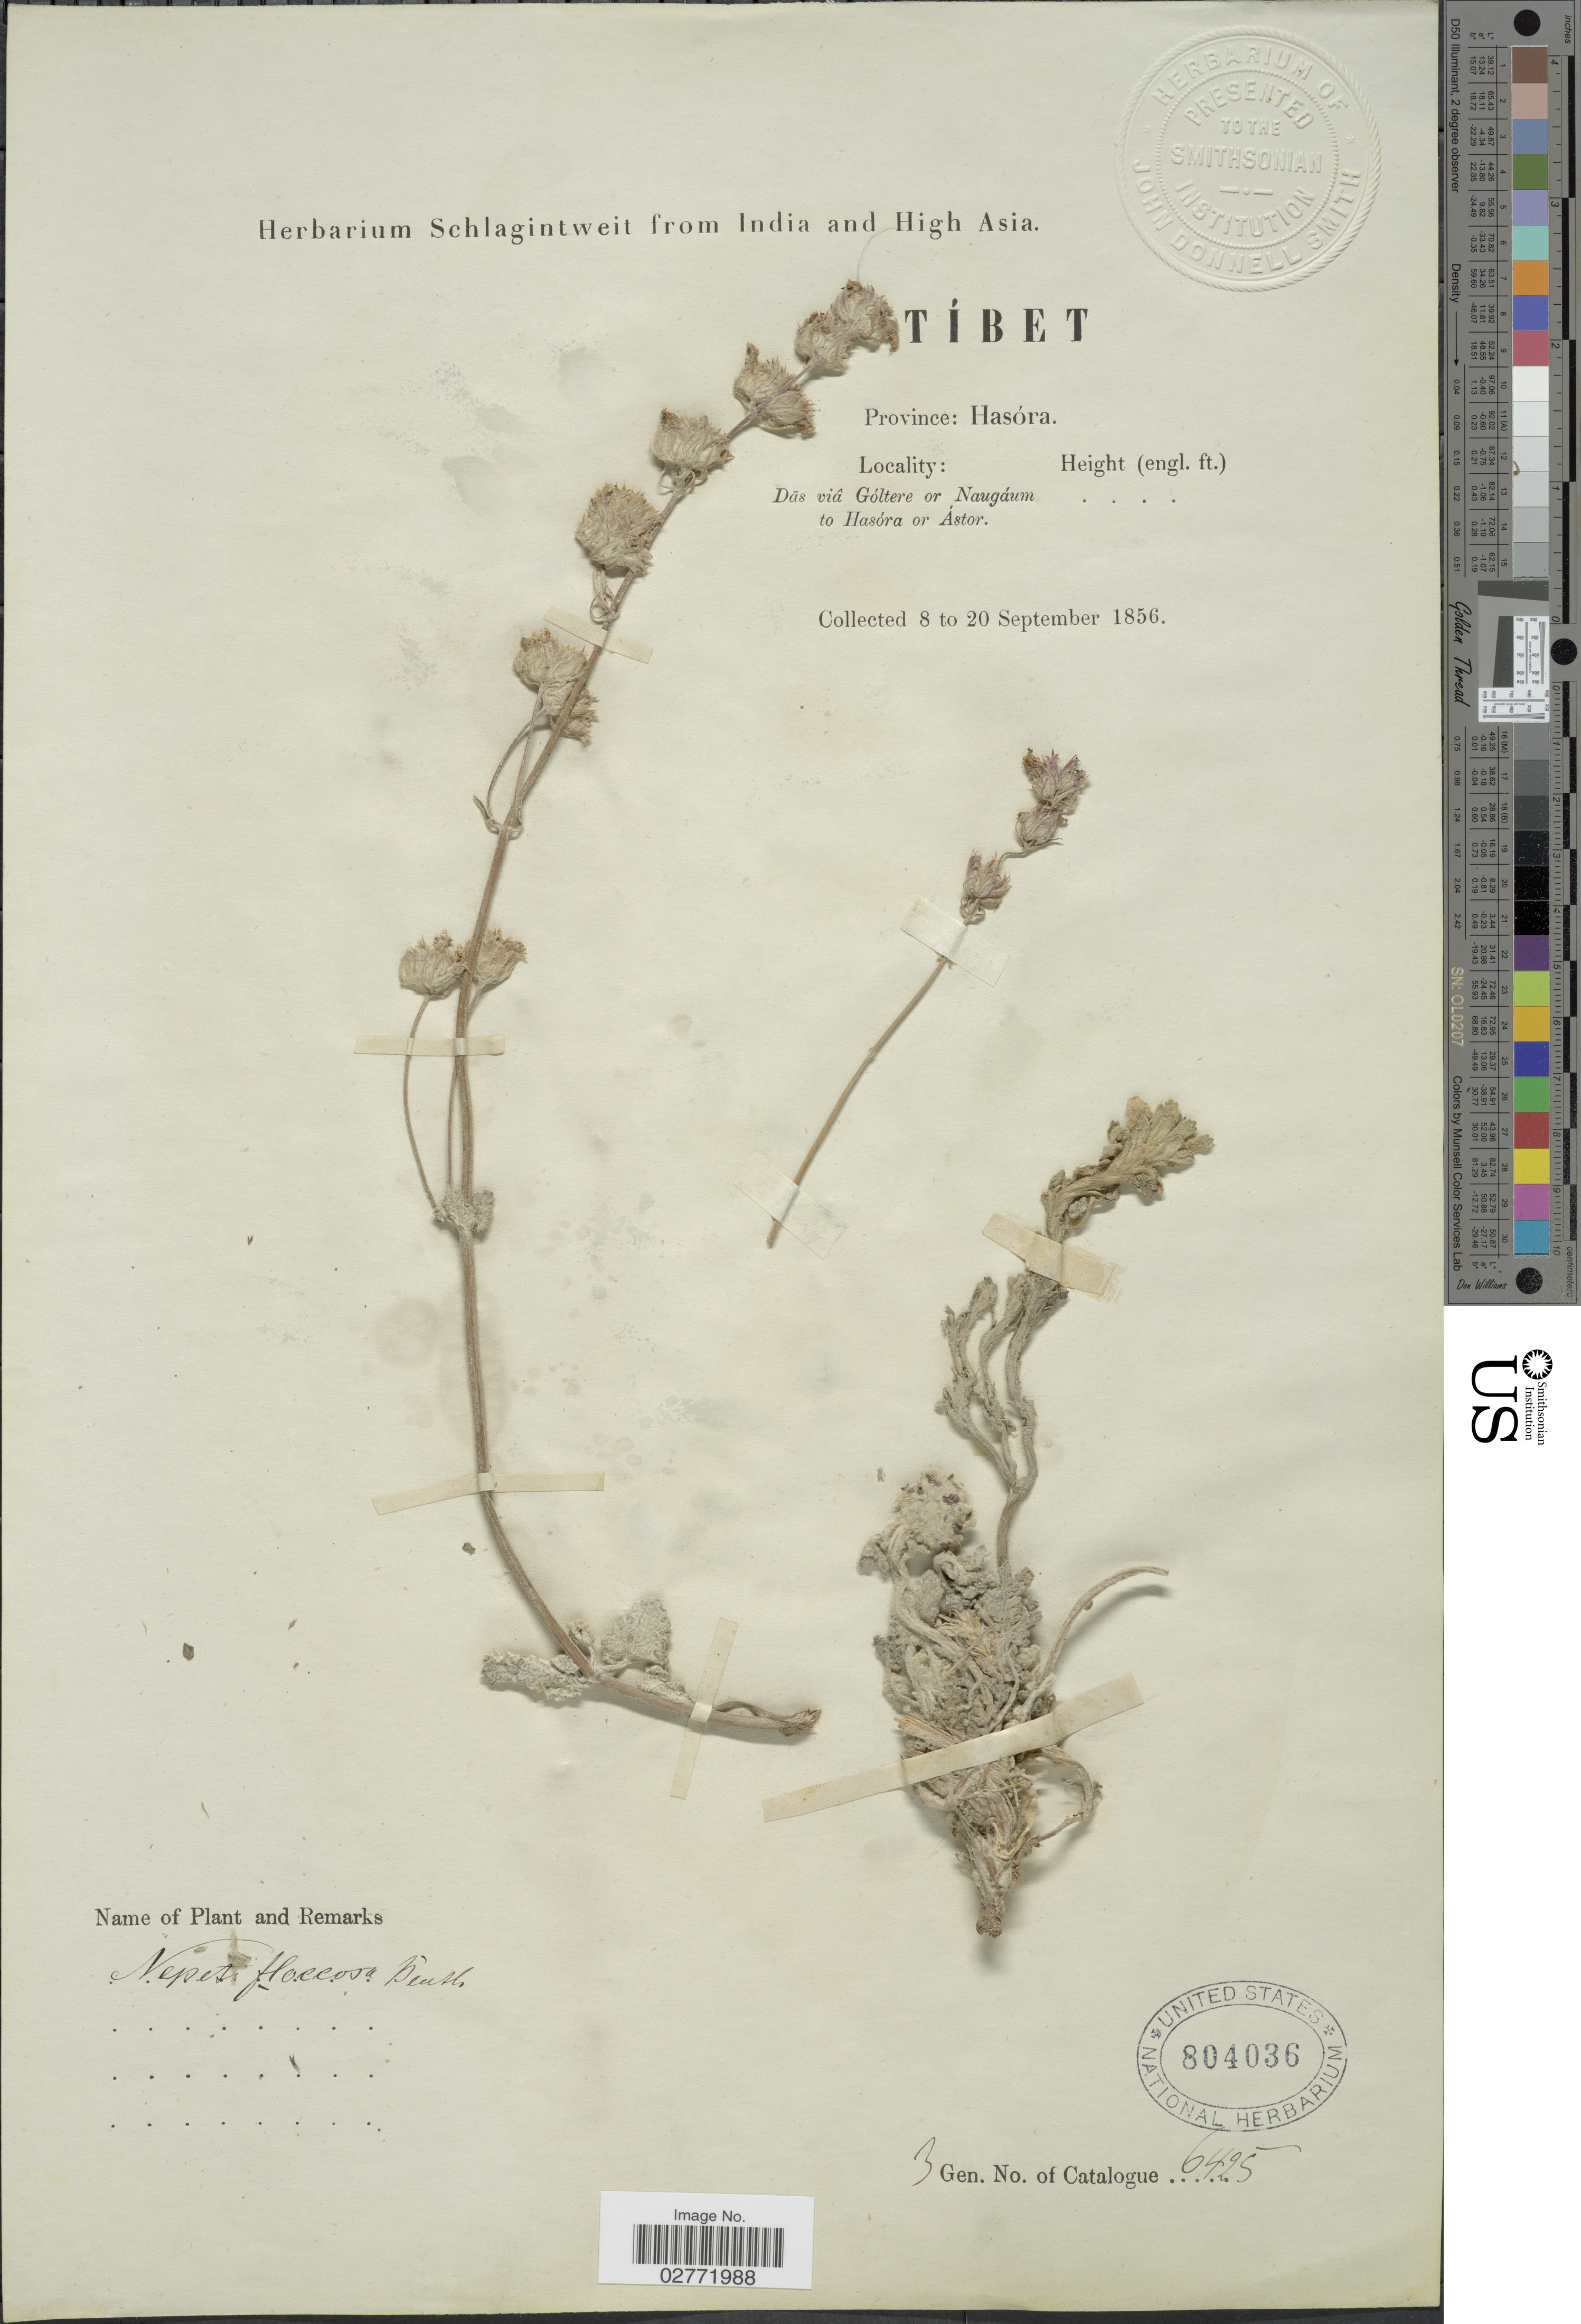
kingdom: Plantae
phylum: Tracheophyta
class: Magnoliopsida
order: Lamiales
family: Lamiaceae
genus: Nepeta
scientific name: Nepeta floccosa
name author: Benth.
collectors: ex herb. Schlagintweit from India and High Asia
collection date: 1856-09-08/1856-09-20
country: China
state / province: Xizang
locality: Tíbet, Province Hasóra, Das viâ Góltere or Naugáum to Hasóra or Ástor.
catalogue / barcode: US 804036